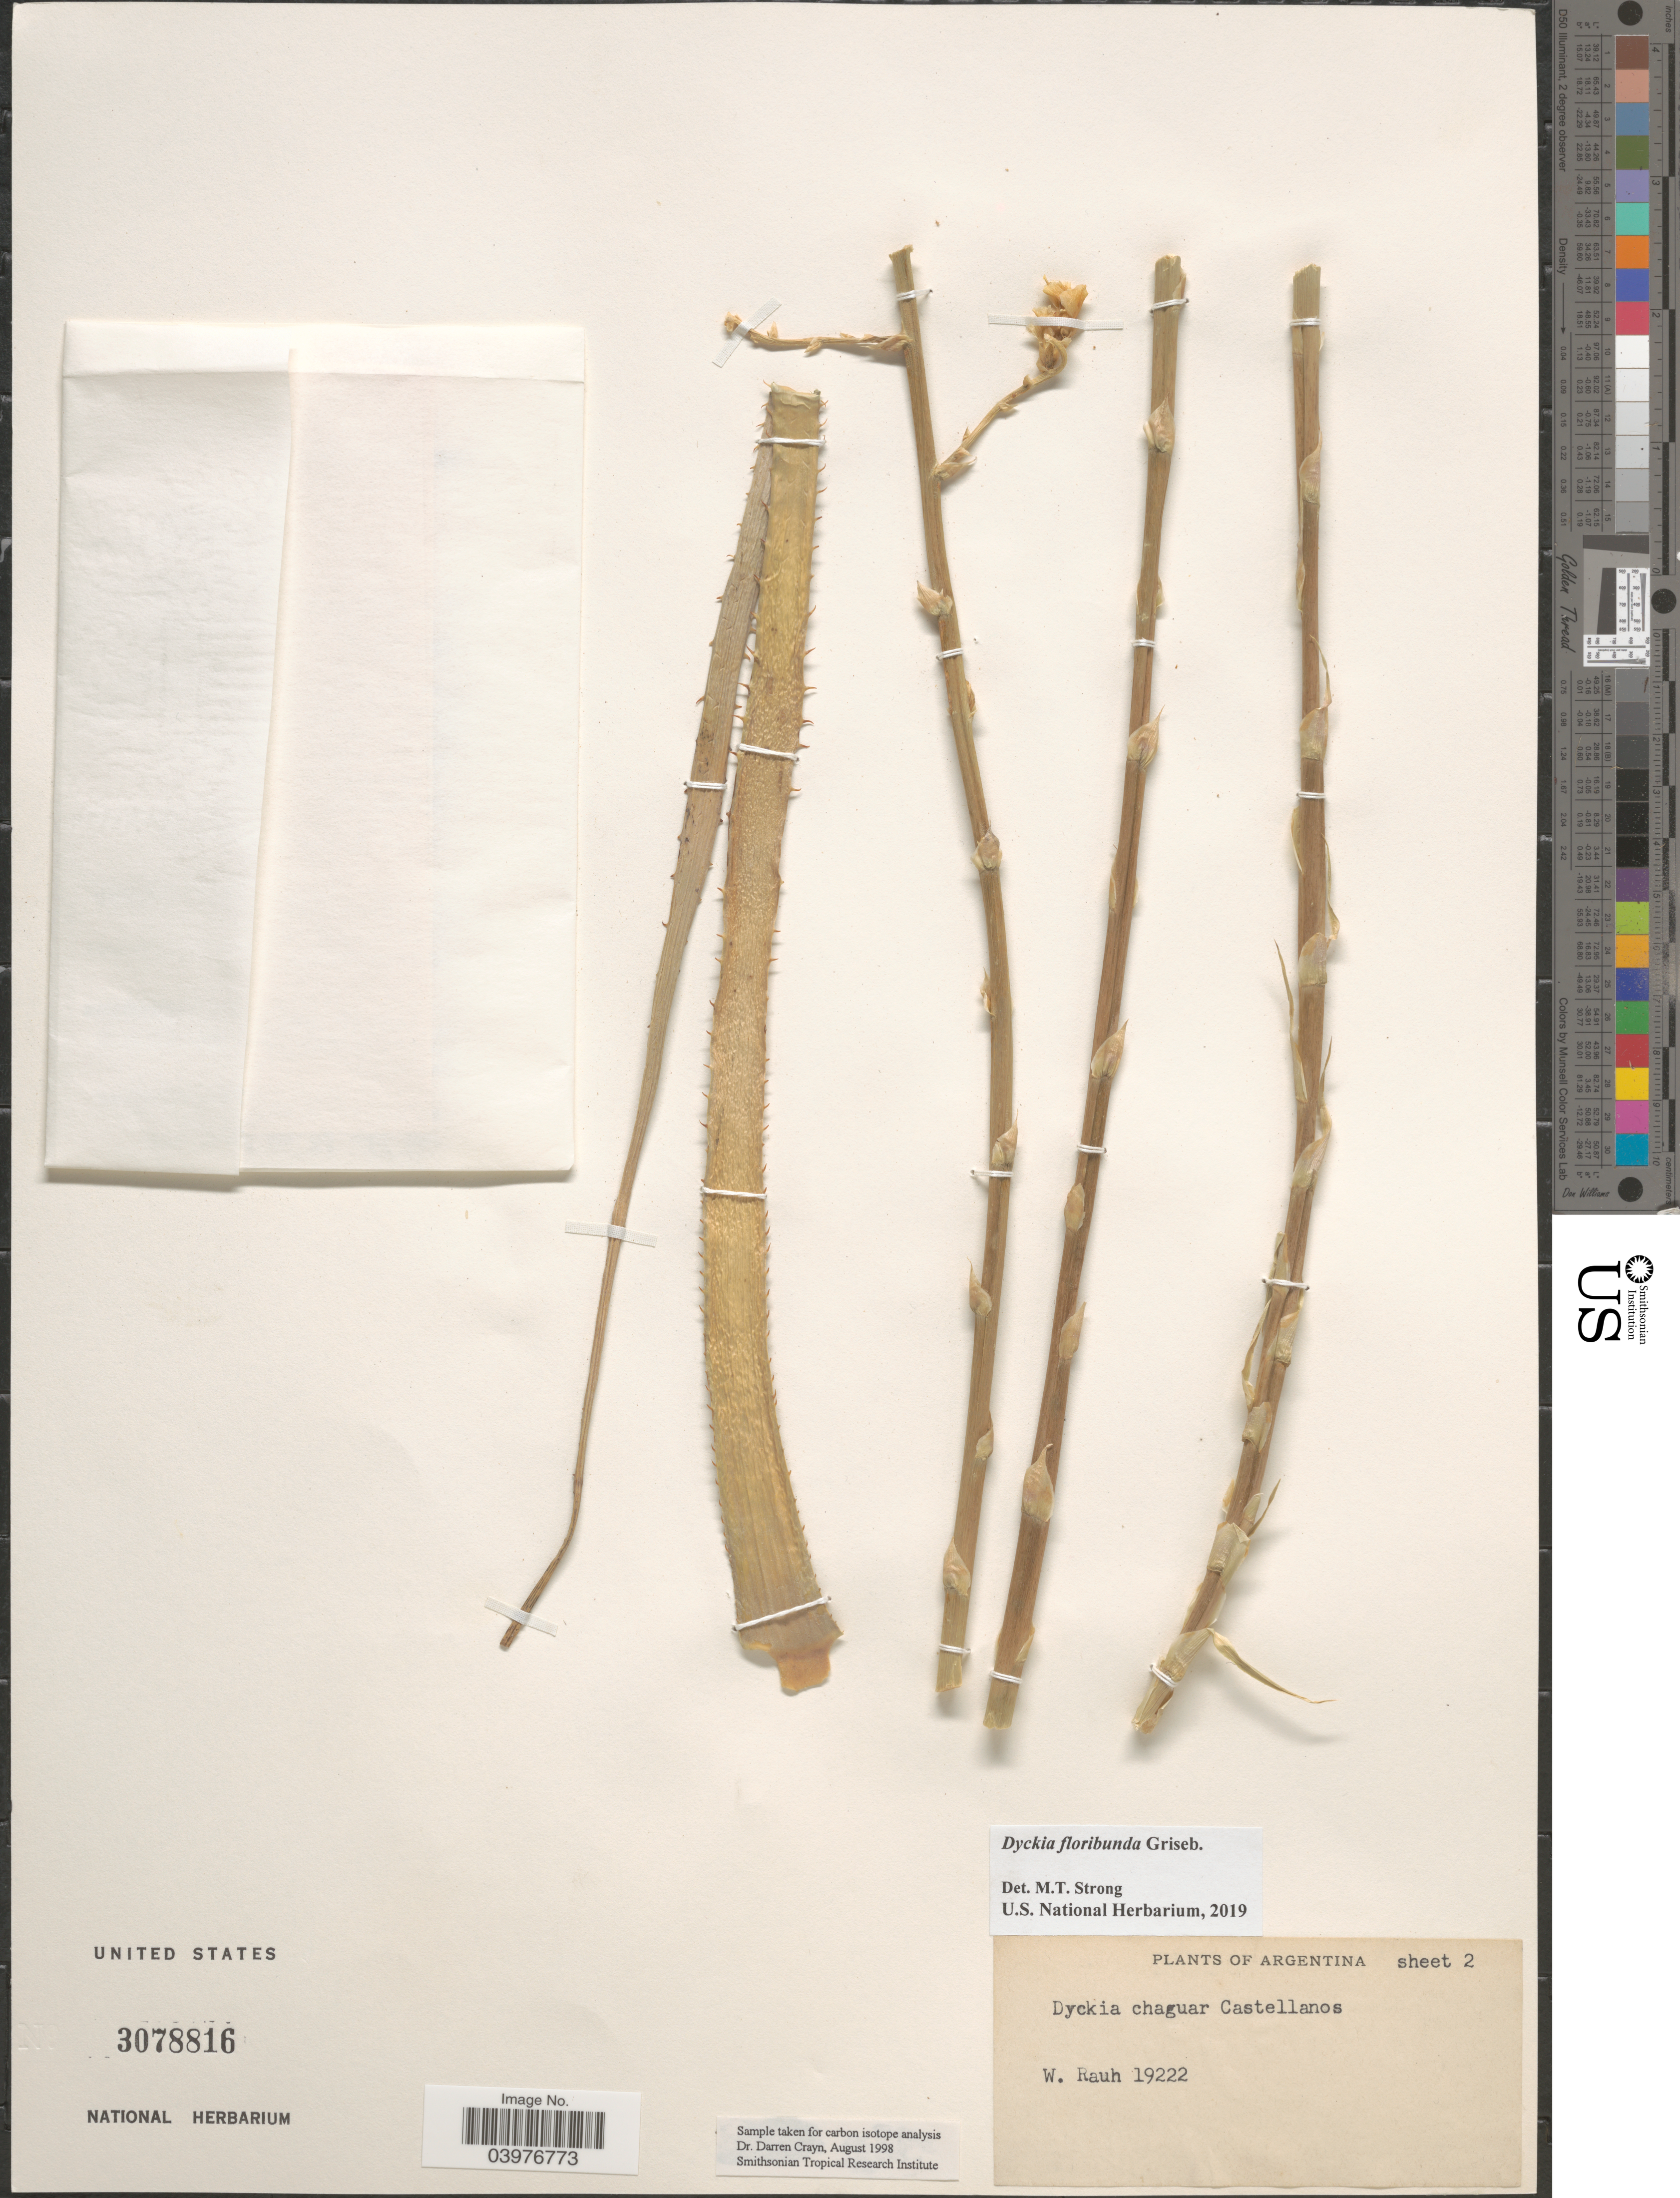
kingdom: Plantae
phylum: Tracheophyta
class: Liliopsida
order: Poales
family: Bromeliaceae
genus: Dyckia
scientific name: Dyckia floribunda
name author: Griseb.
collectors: W. Rauh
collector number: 19222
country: Argentina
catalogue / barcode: US 3078816